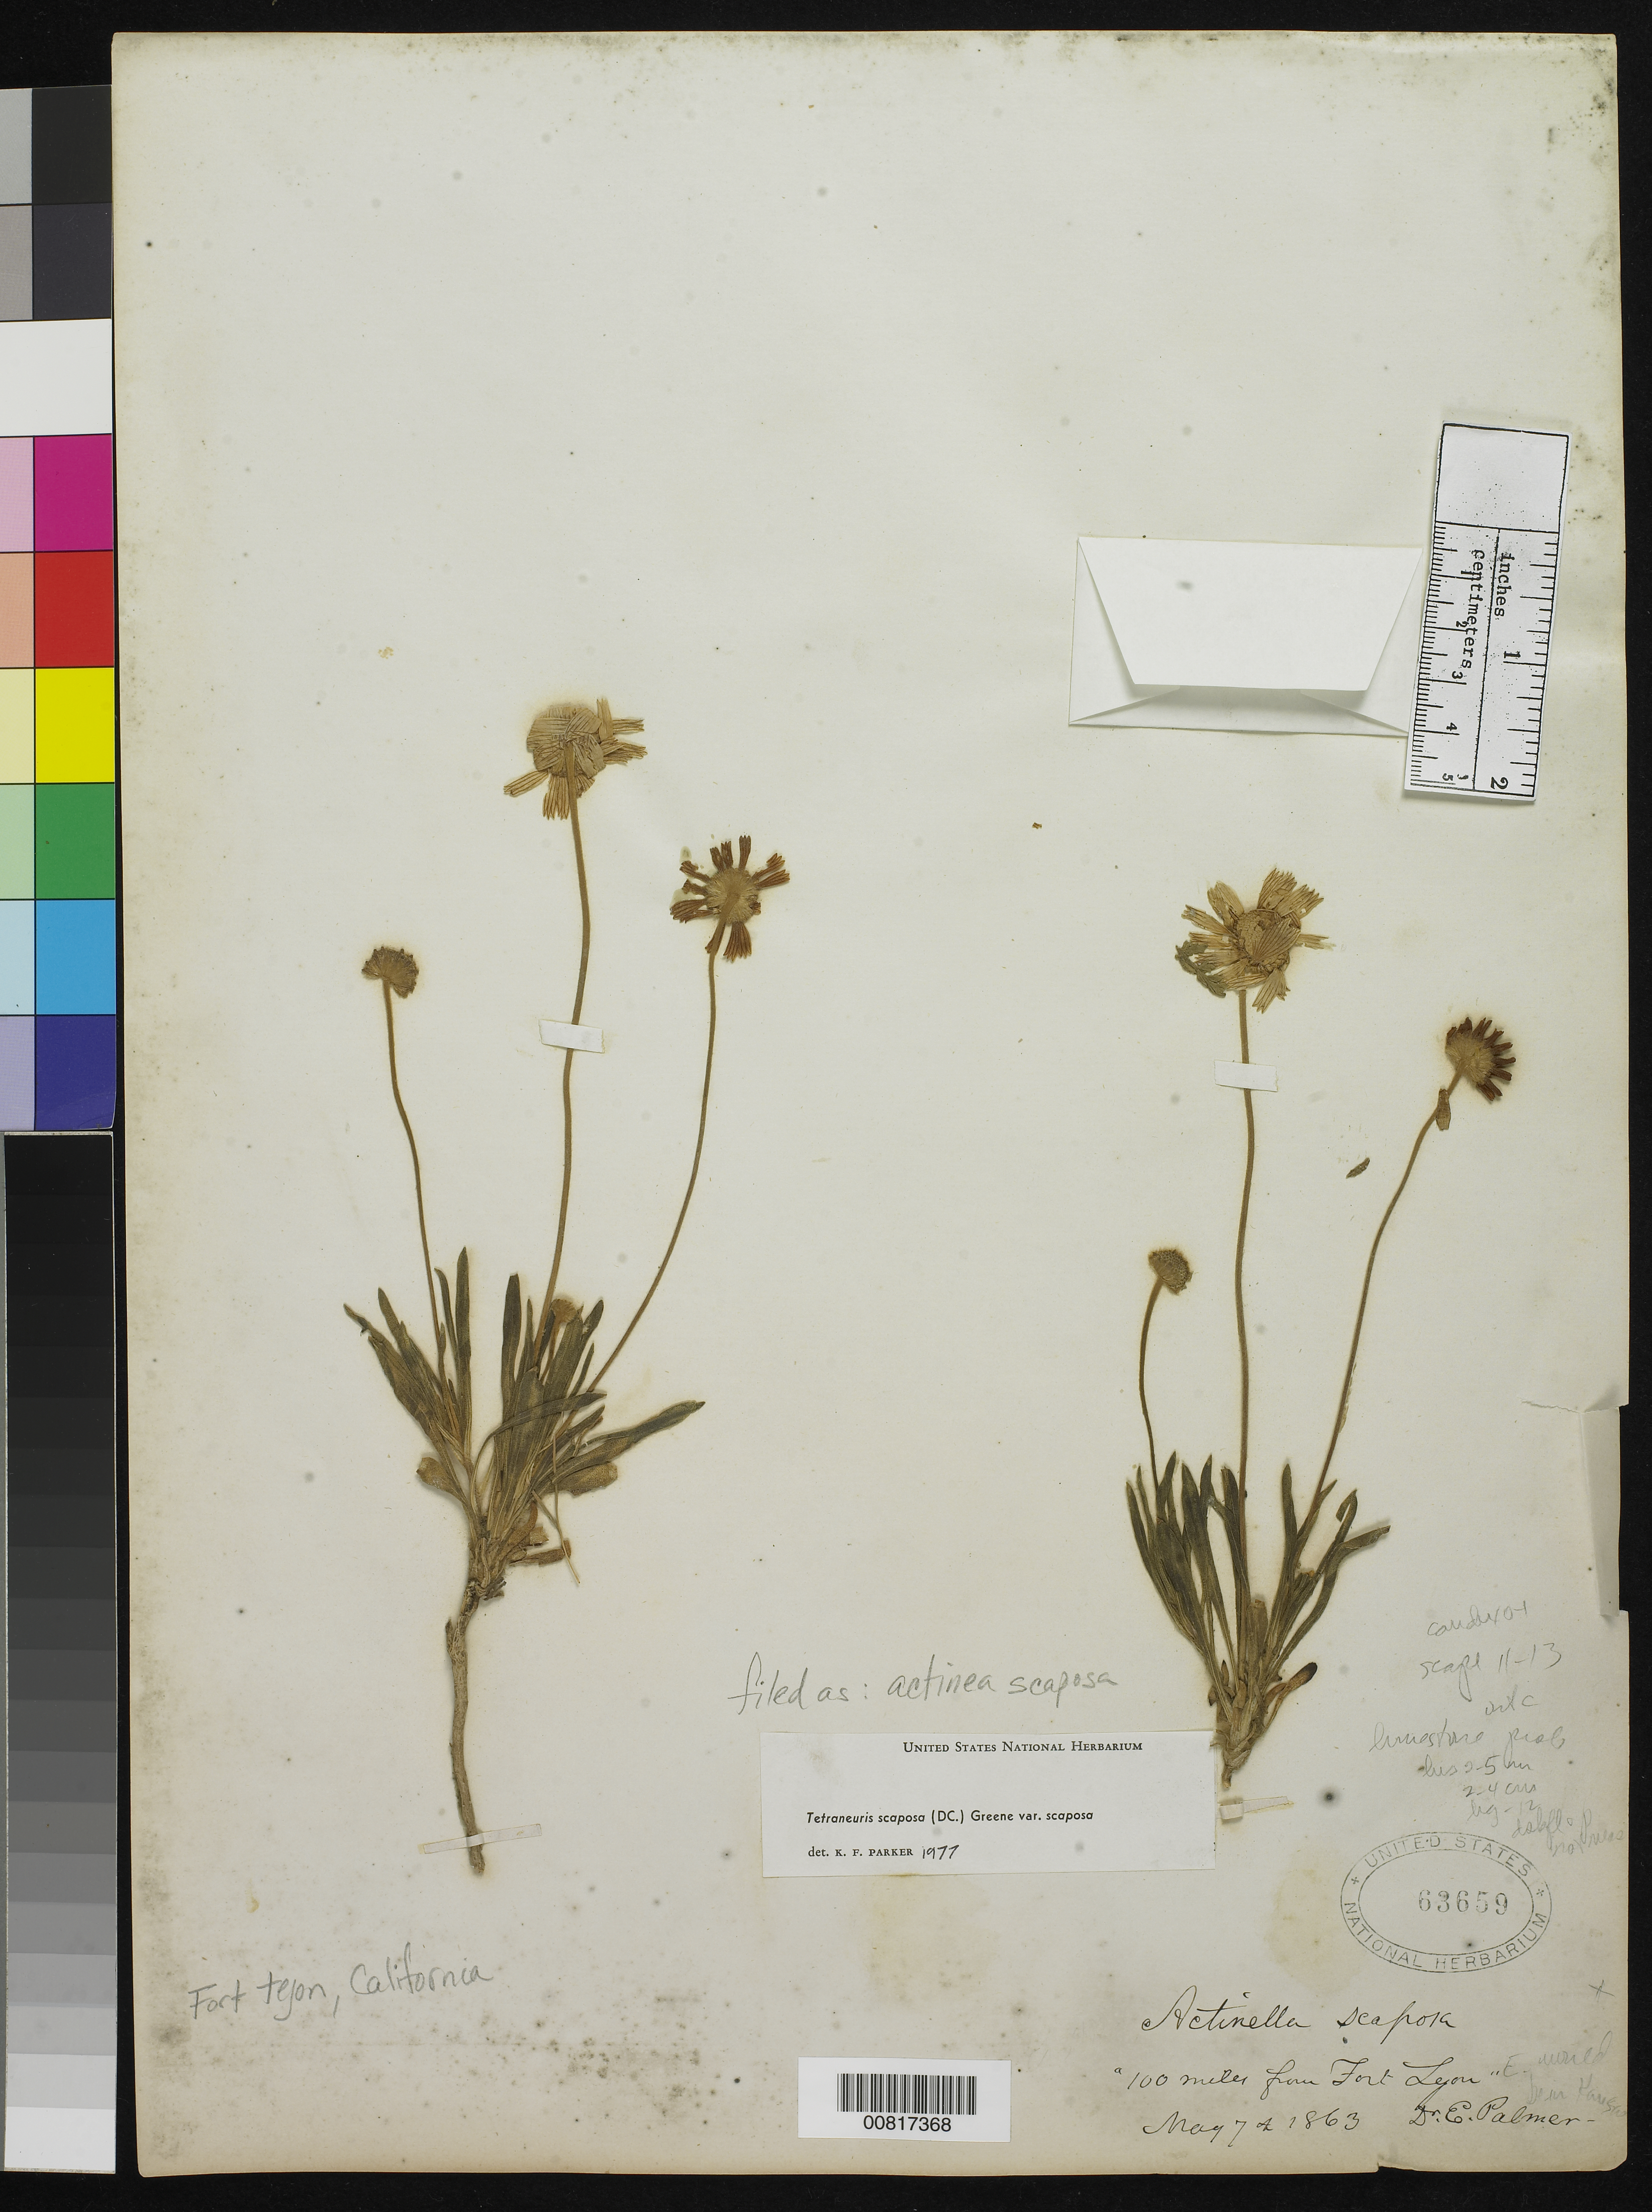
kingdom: Plantae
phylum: Tracheophyta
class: Magnoliopsida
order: Asterales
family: Asteraceae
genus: Actinea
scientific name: Actinea scaposa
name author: (DC.) Kuntze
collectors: E. Palmer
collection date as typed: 07 May 1863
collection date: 1863-05-07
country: United States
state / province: California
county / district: Kern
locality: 100 miles from Fort Tejon, California.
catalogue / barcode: US 63659